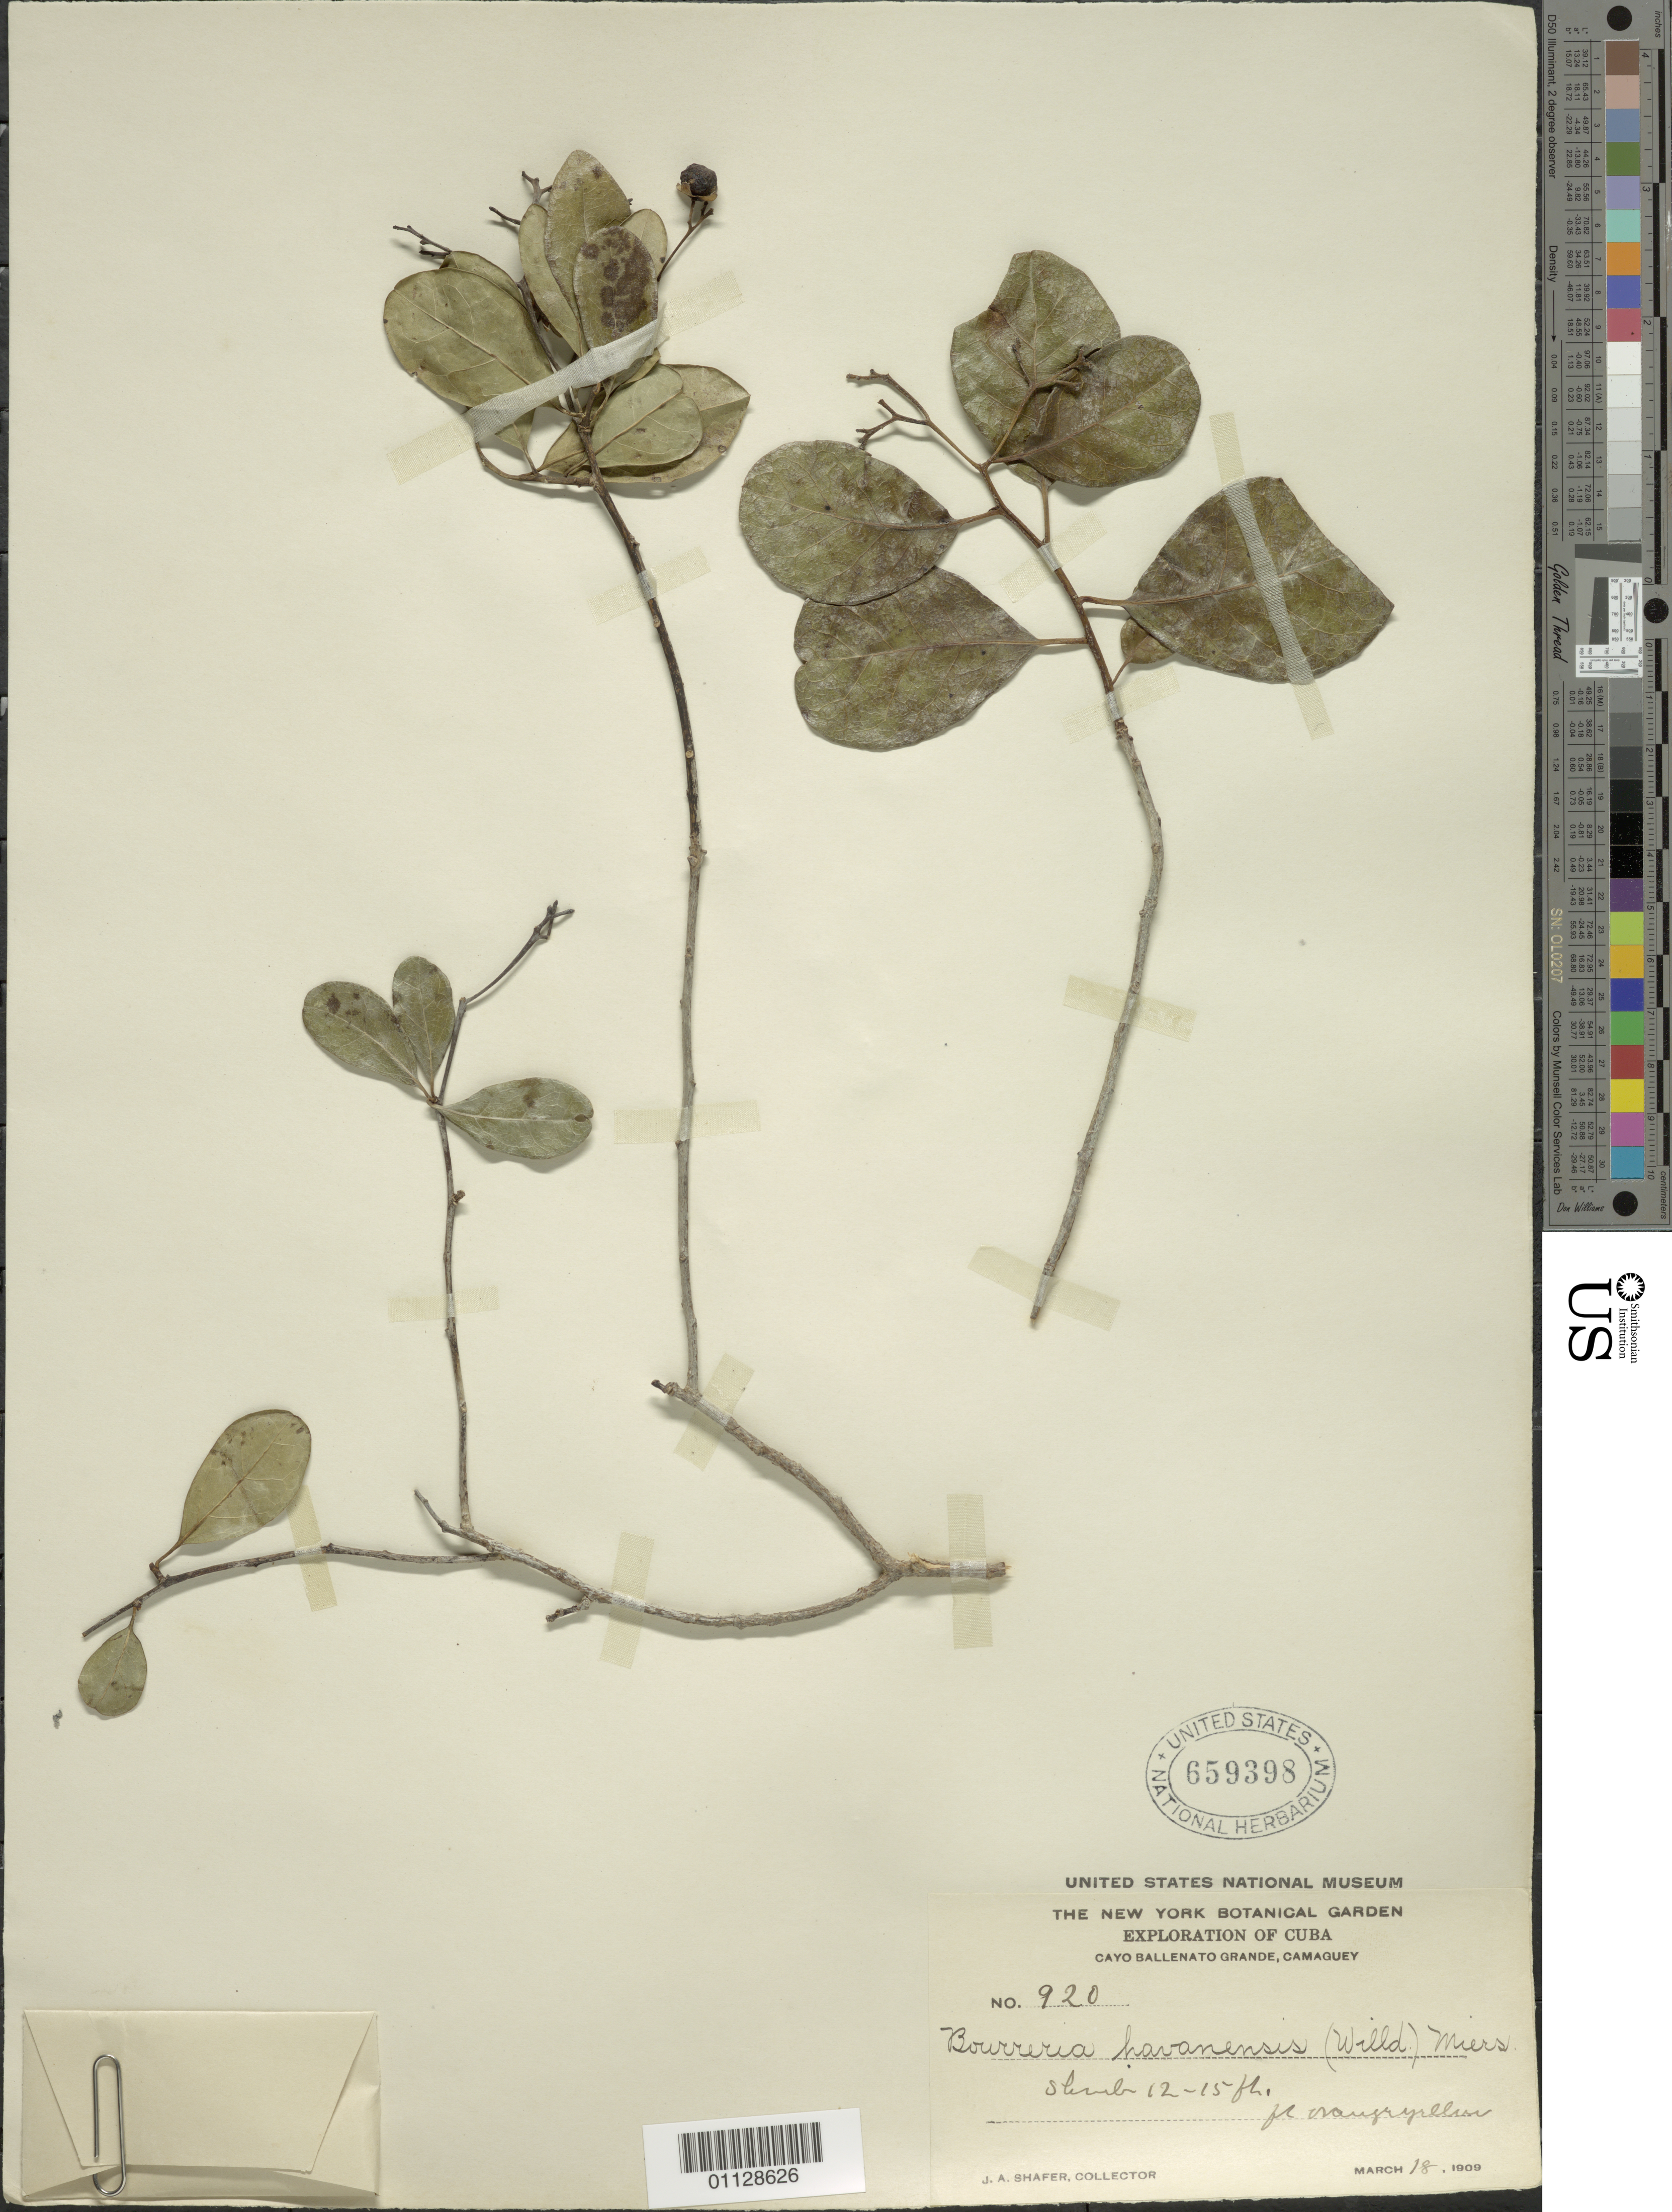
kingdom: Plantae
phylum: Tracheophyta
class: Magnoliopsida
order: Boraginales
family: Ehretiaceae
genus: Bourreria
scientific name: Bourreria succulenta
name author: Jacq.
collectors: J. A. Shafer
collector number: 920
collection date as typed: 18 Mar 1909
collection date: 1909-03-18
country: Cuba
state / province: Camagüey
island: Cuba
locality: Cayo Ballena Grande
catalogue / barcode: US 659398